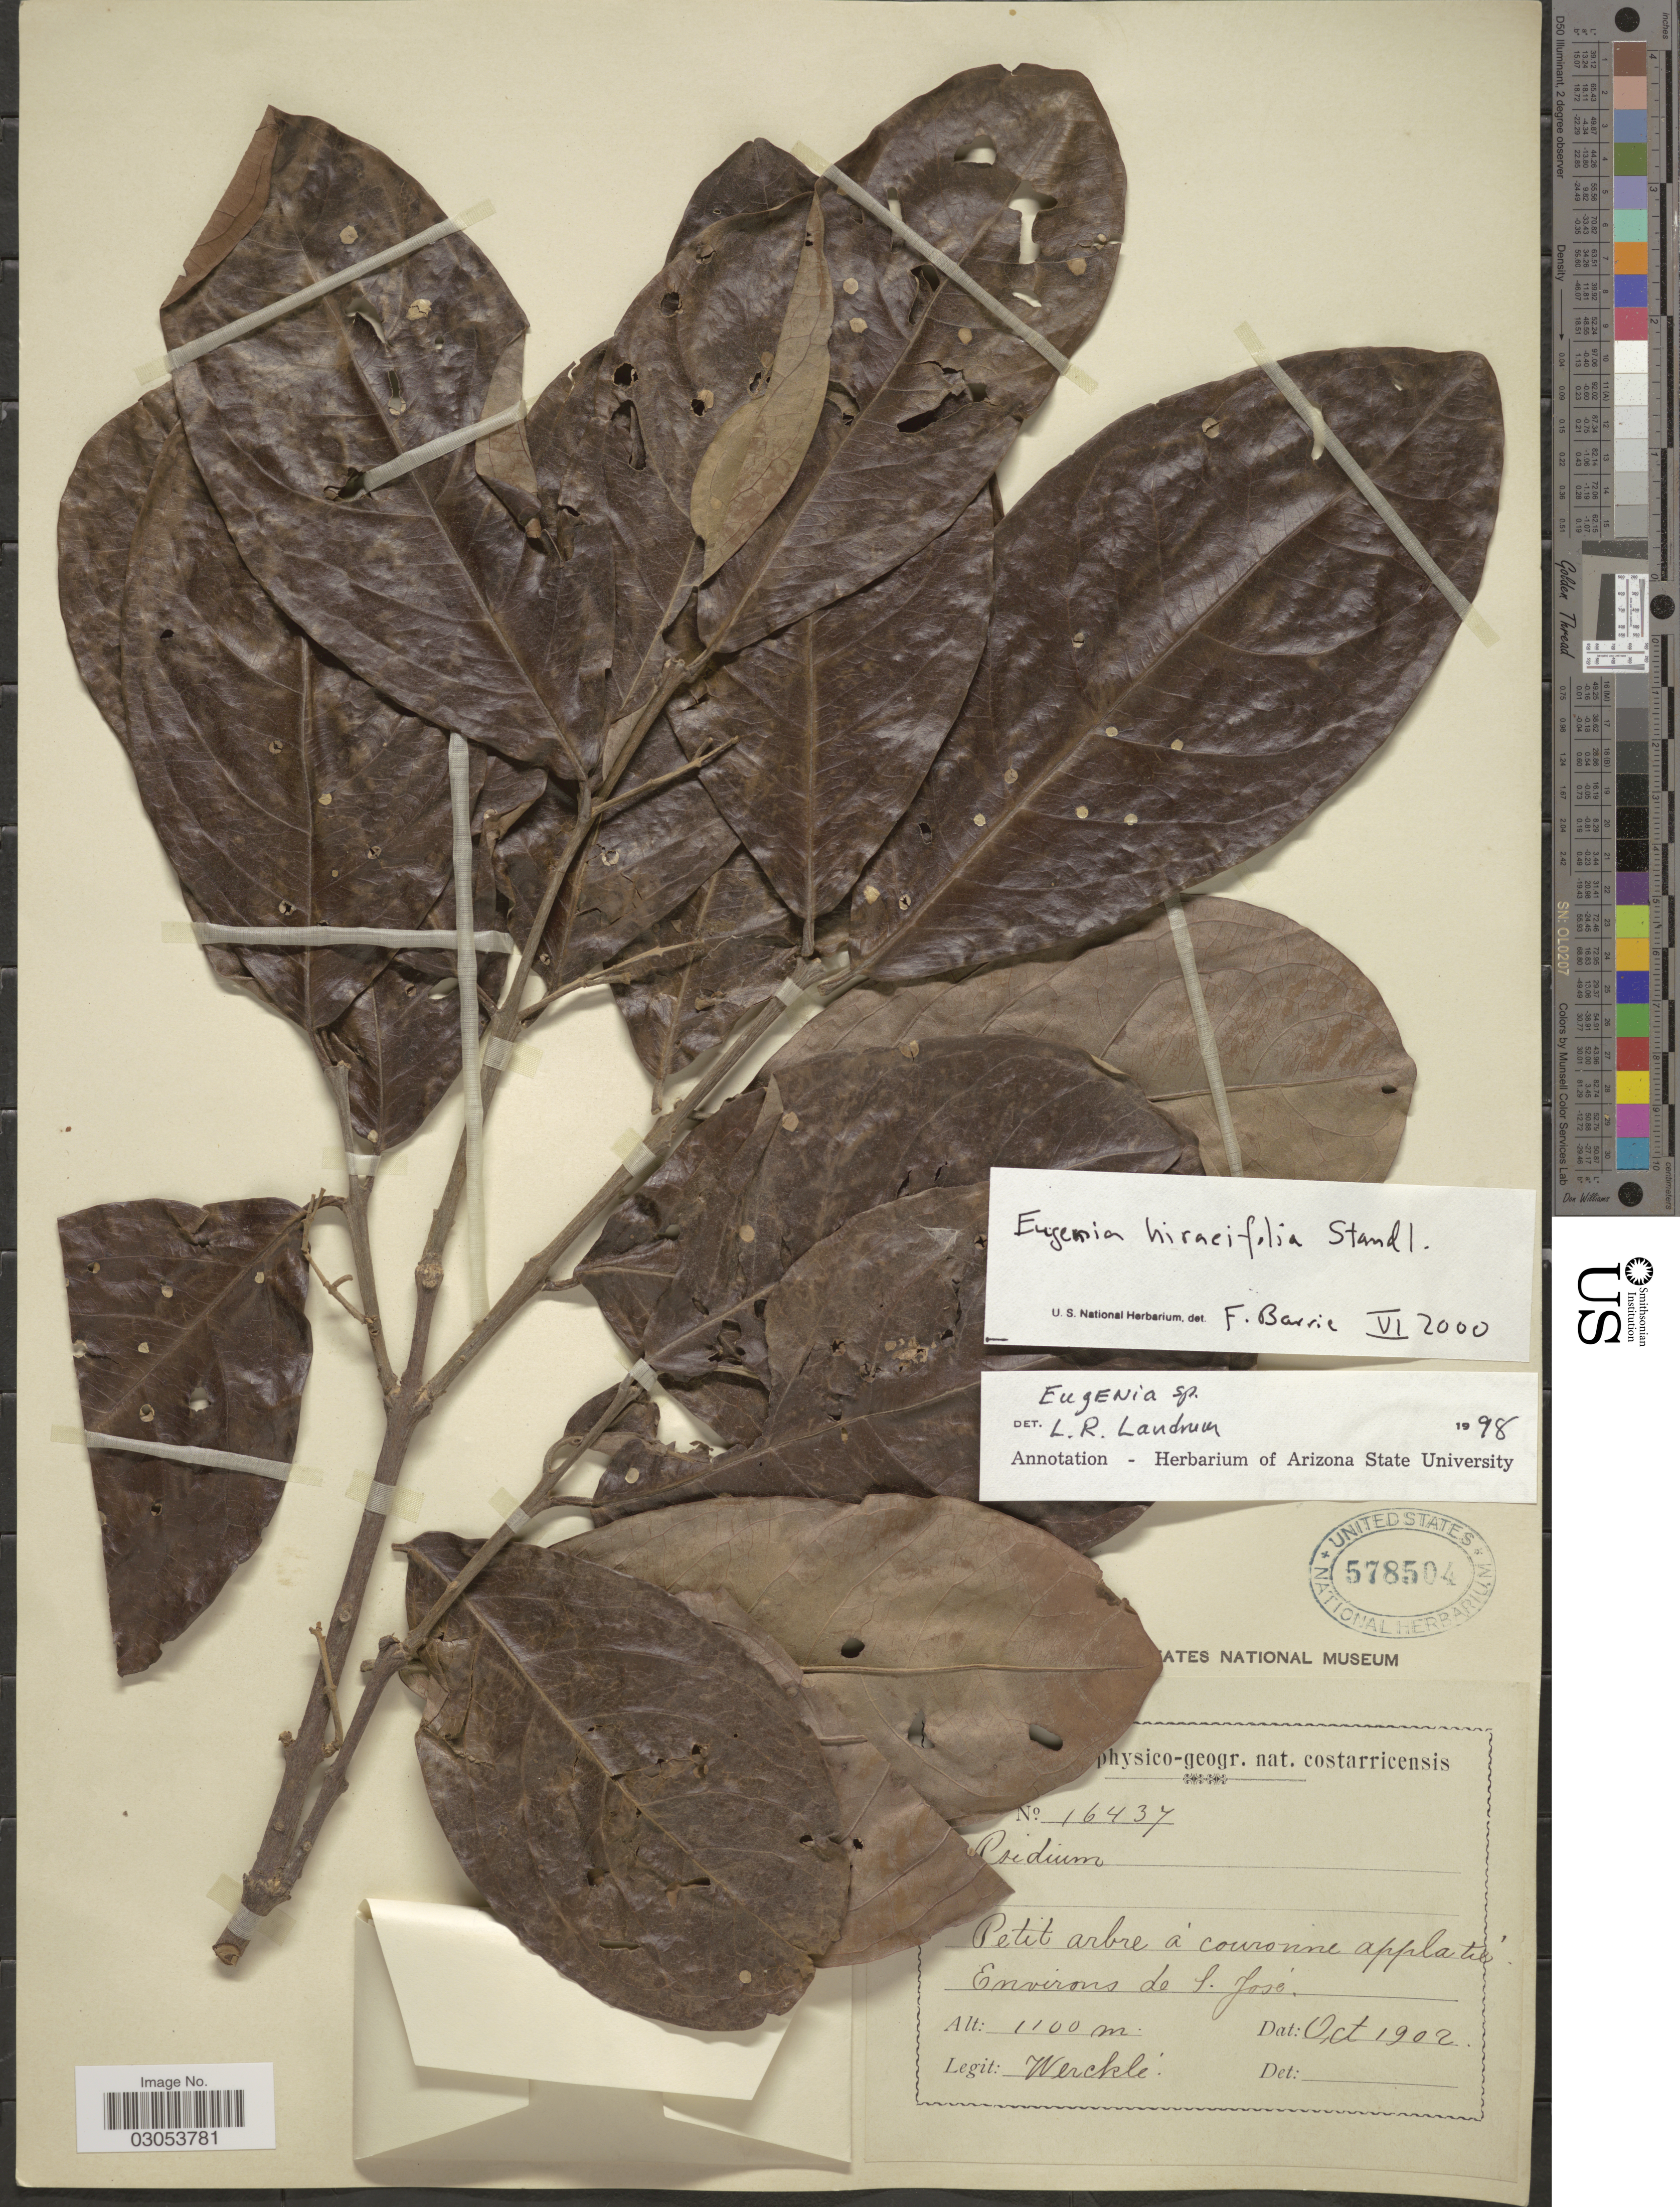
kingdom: Plantae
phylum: Tracheophyta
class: Magnoliopsida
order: Myrtales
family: Myrtaceae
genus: Eugenia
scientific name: Eugenia hiraeifolia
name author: Standl.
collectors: Wercklé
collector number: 16437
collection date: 1902-10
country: Costa Rica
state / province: San José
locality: Environs de S. José.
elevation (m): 1100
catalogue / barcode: US 578504